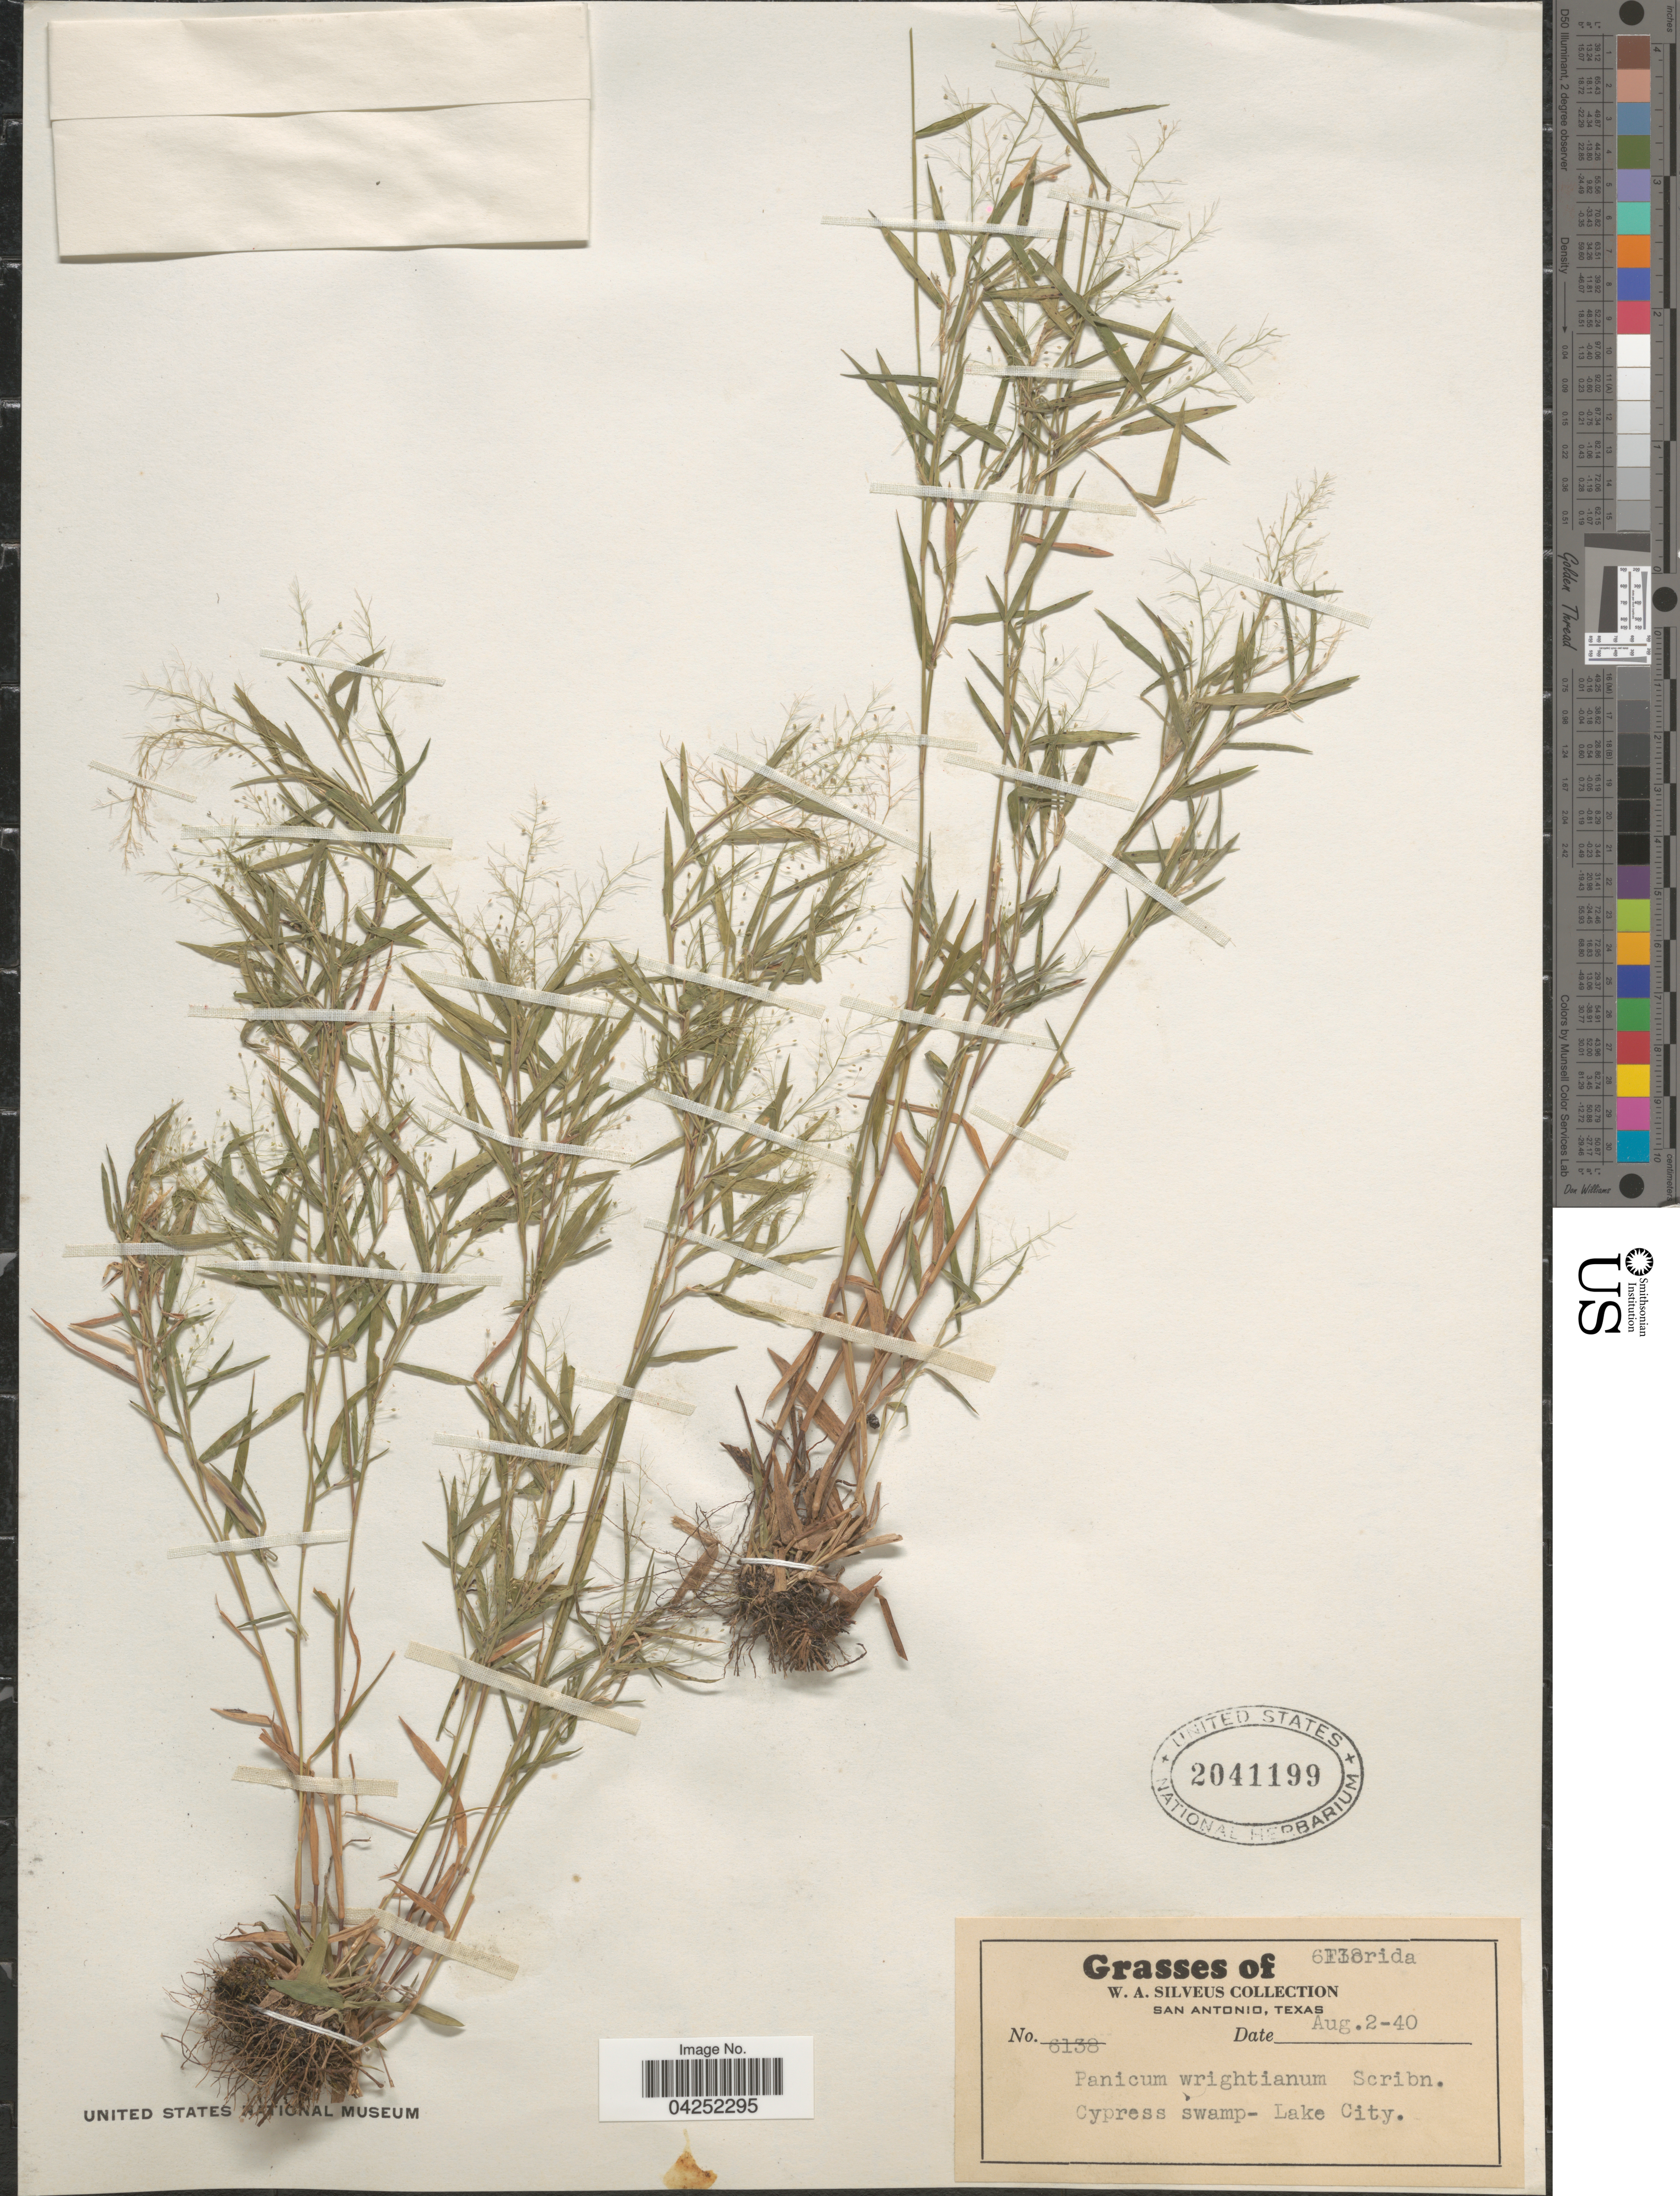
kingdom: Plantae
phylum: Tracheophyta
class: Liliopsida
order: Poales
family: Poaceae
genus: Dichanthelium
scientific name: Dichanthelium acuminatum var. longiligulatum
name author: (Nash) Gould & C.A. Clark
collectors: W. Silveus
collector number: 6138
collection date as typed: Transcribed d/m/y: 2/8/40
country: United States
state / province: Florida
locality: Cypress swamp-Lake City.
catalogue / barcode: US 2041199